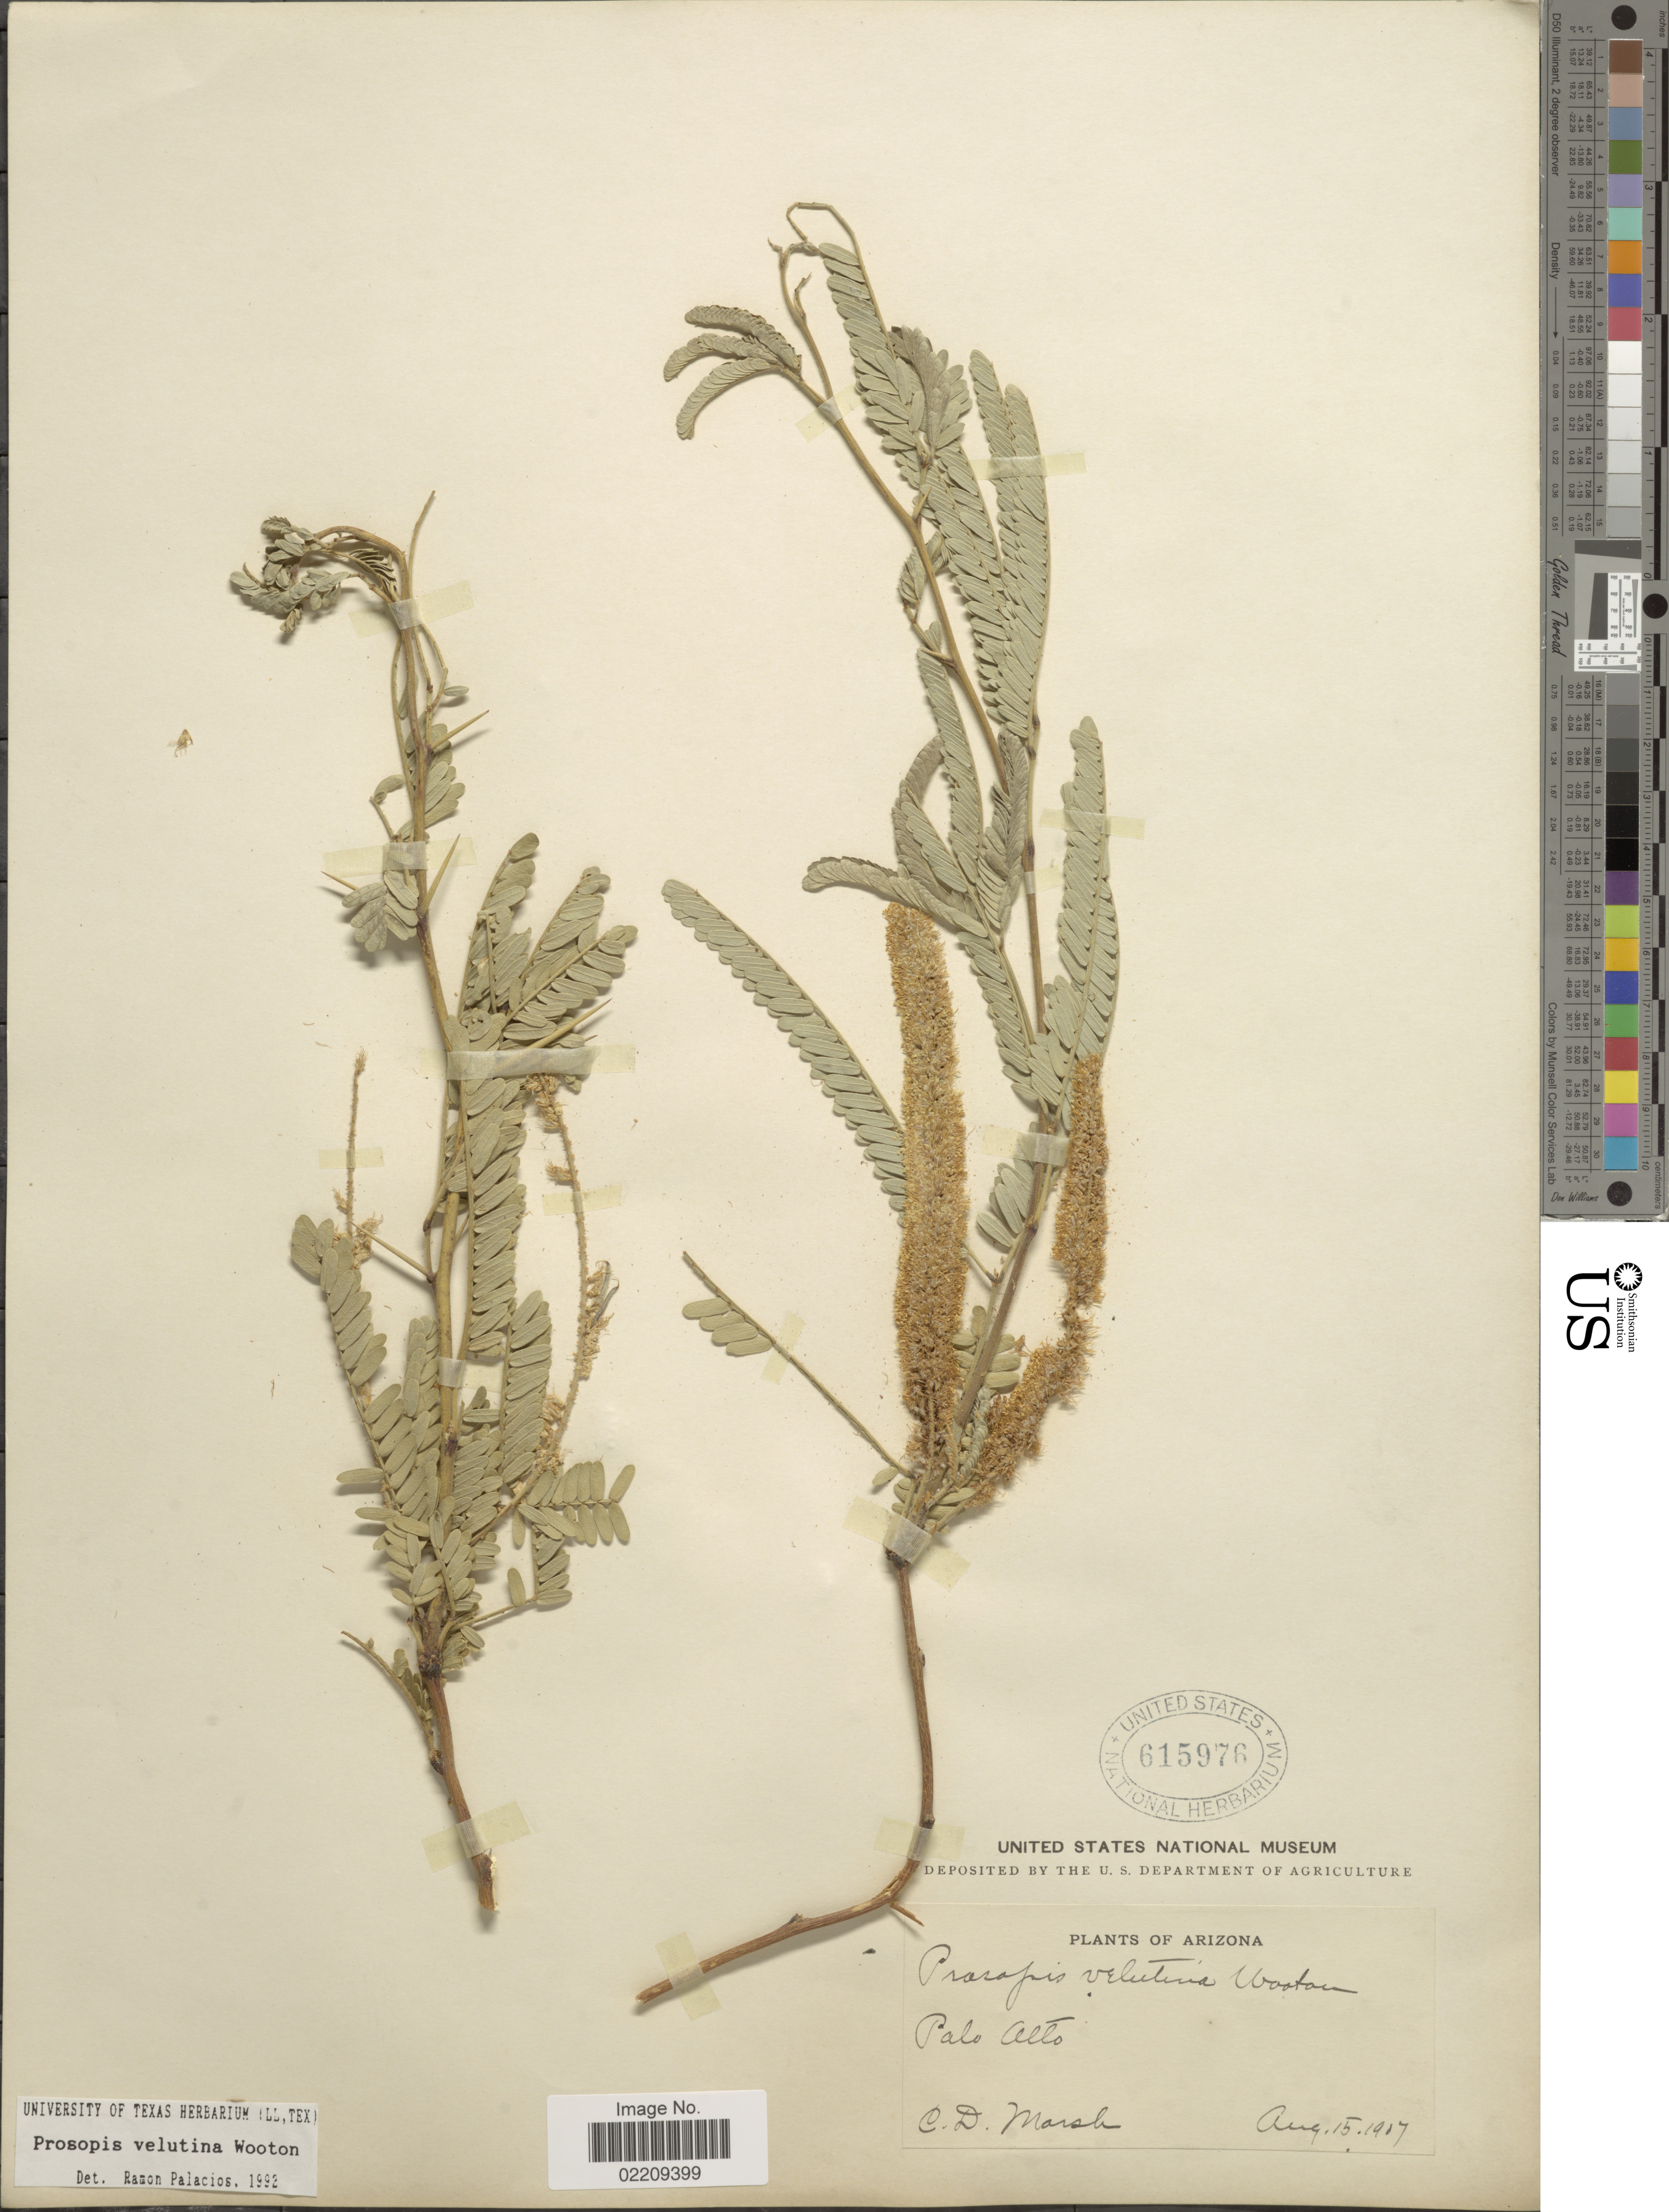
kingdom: Plantae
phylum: Tracheophyta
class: Magnoliopsida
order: Fabales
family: Fabaceae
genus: Neltuma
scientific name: Neltuma velutina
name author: (Wooton) Britton & Rose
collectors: C. D. Marsh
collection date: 1907-08-15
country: United States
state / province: Arizona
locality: Palo Alto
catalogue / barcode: US 615976